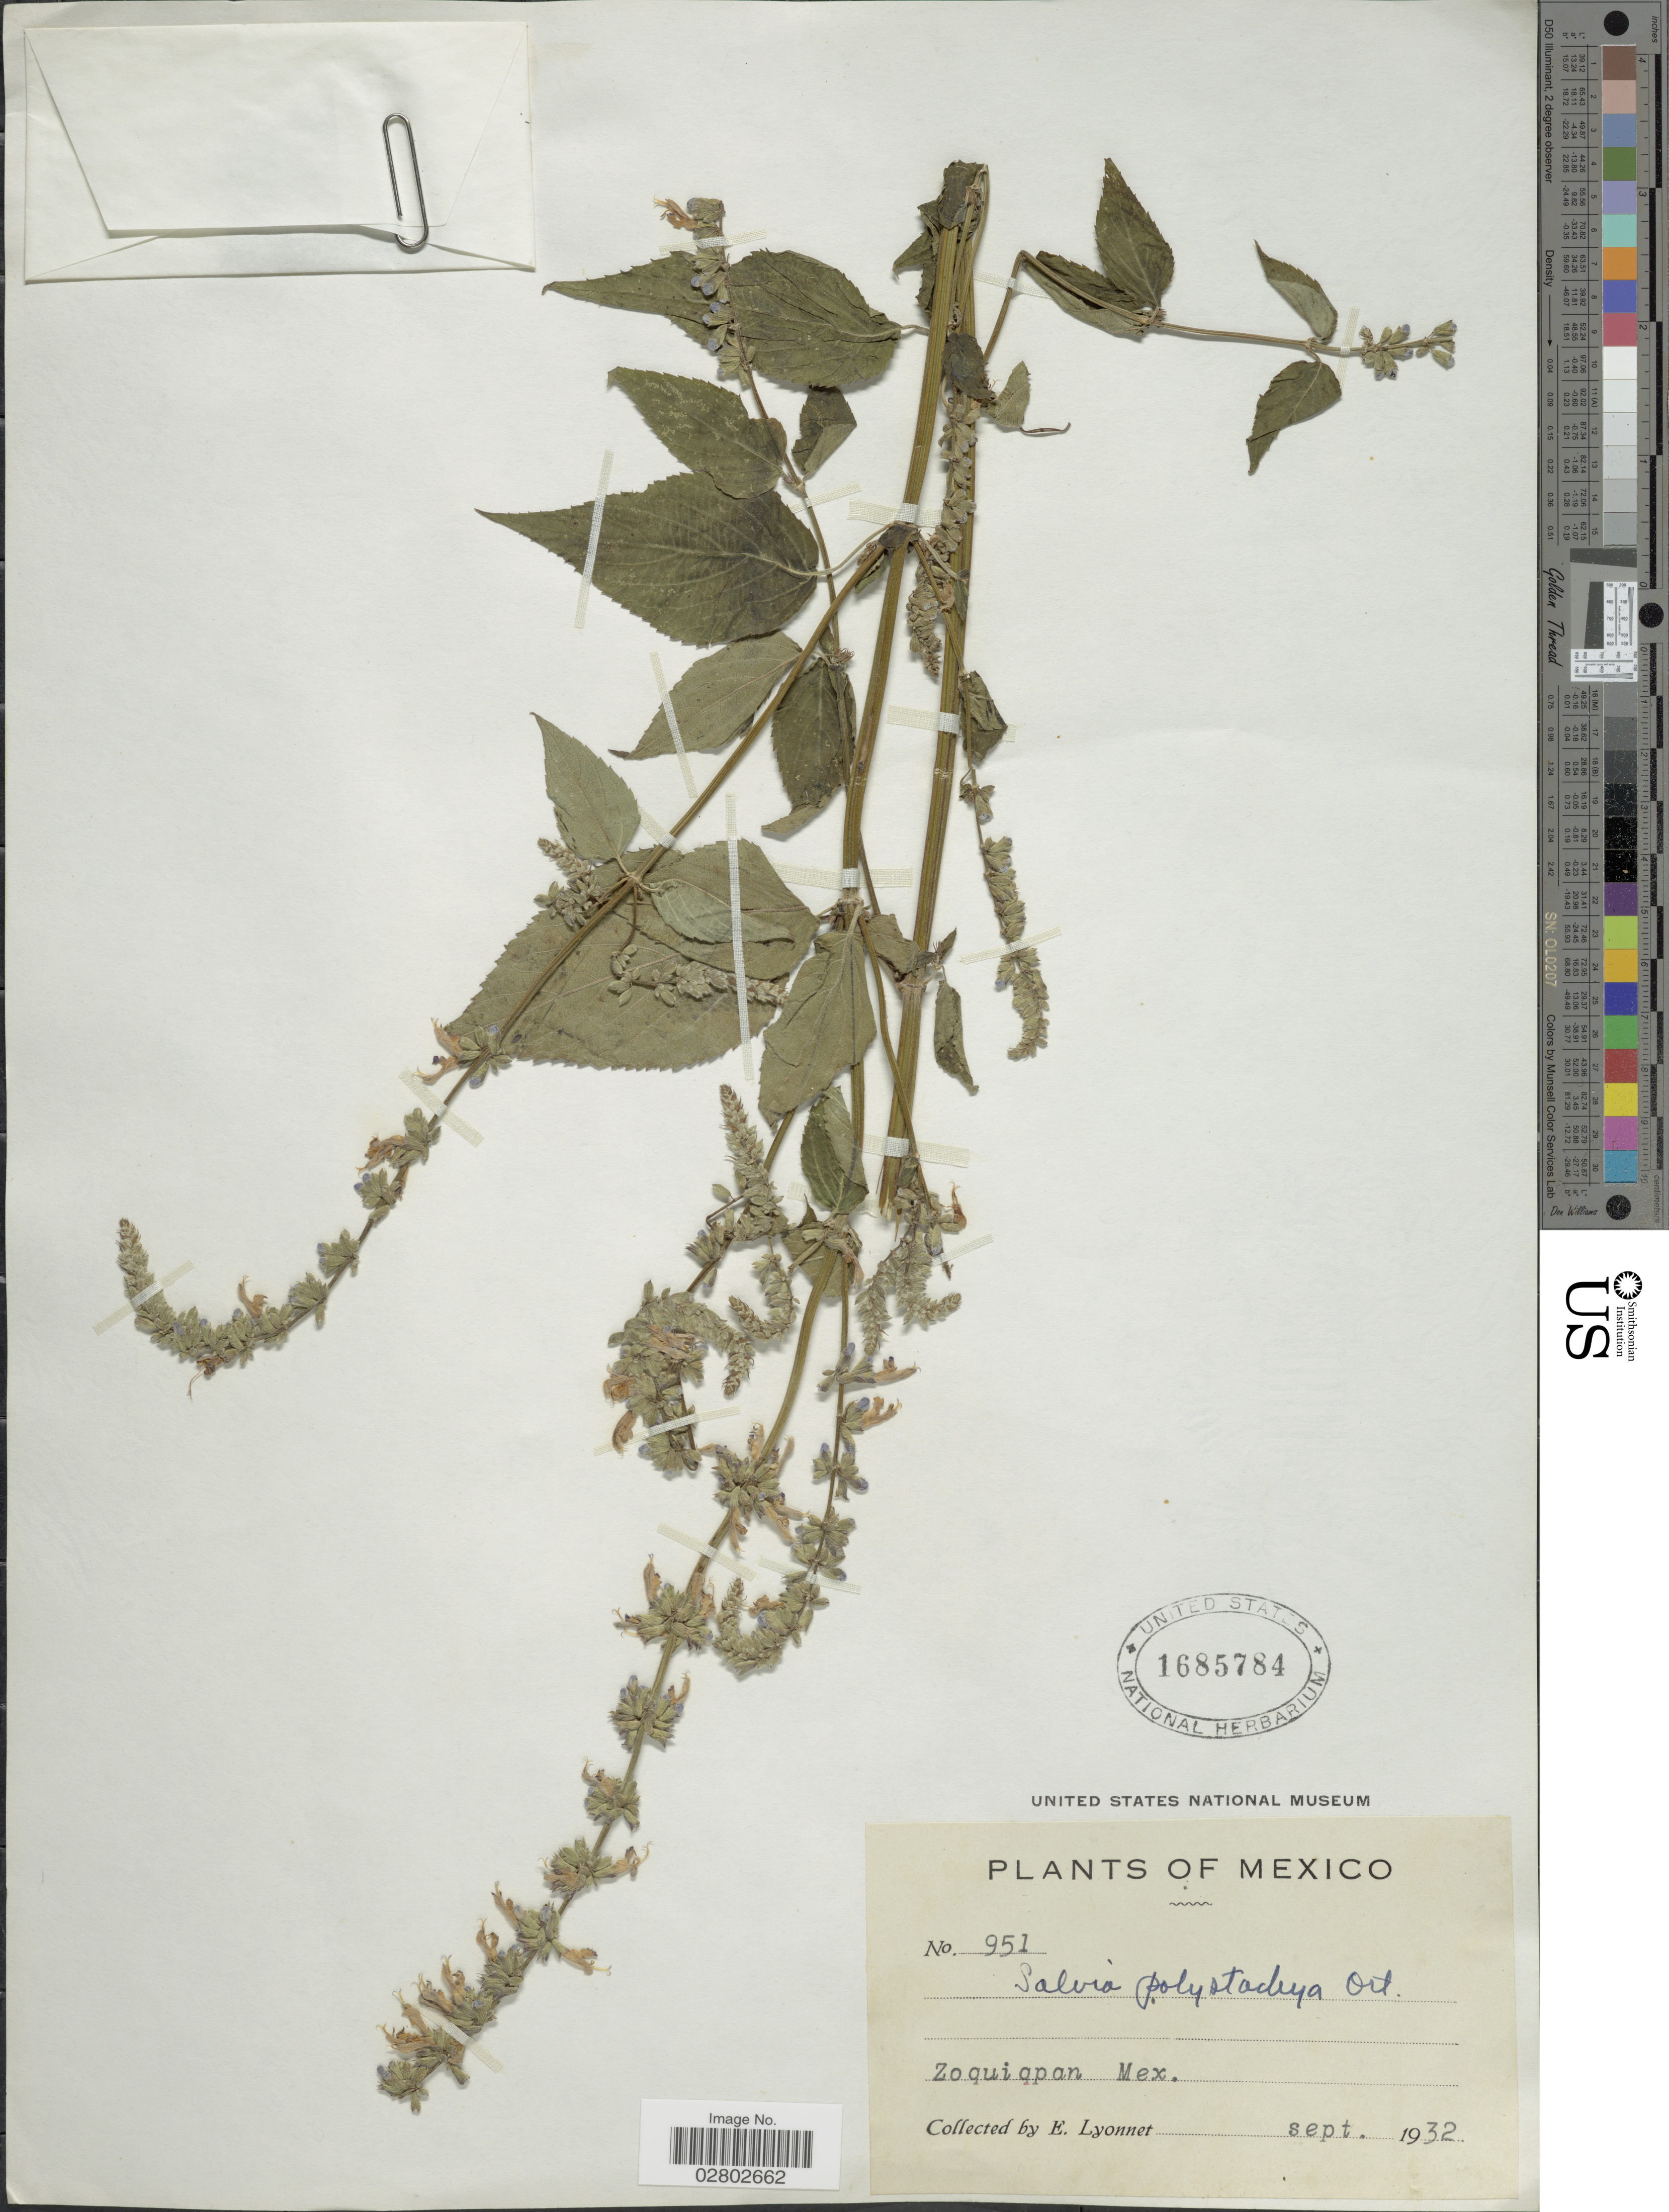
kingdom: Plantae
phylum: Tracheophyta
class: Magnoliopsida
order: Lamiales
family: Lamiaceae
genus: Salvia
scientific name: Salvia polystachya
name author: Cav.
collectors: E. Lyonnet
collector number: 951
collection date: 1932-09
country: Mexico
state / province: México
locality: Zoquiqpan Mex.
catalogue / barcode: US 1685784